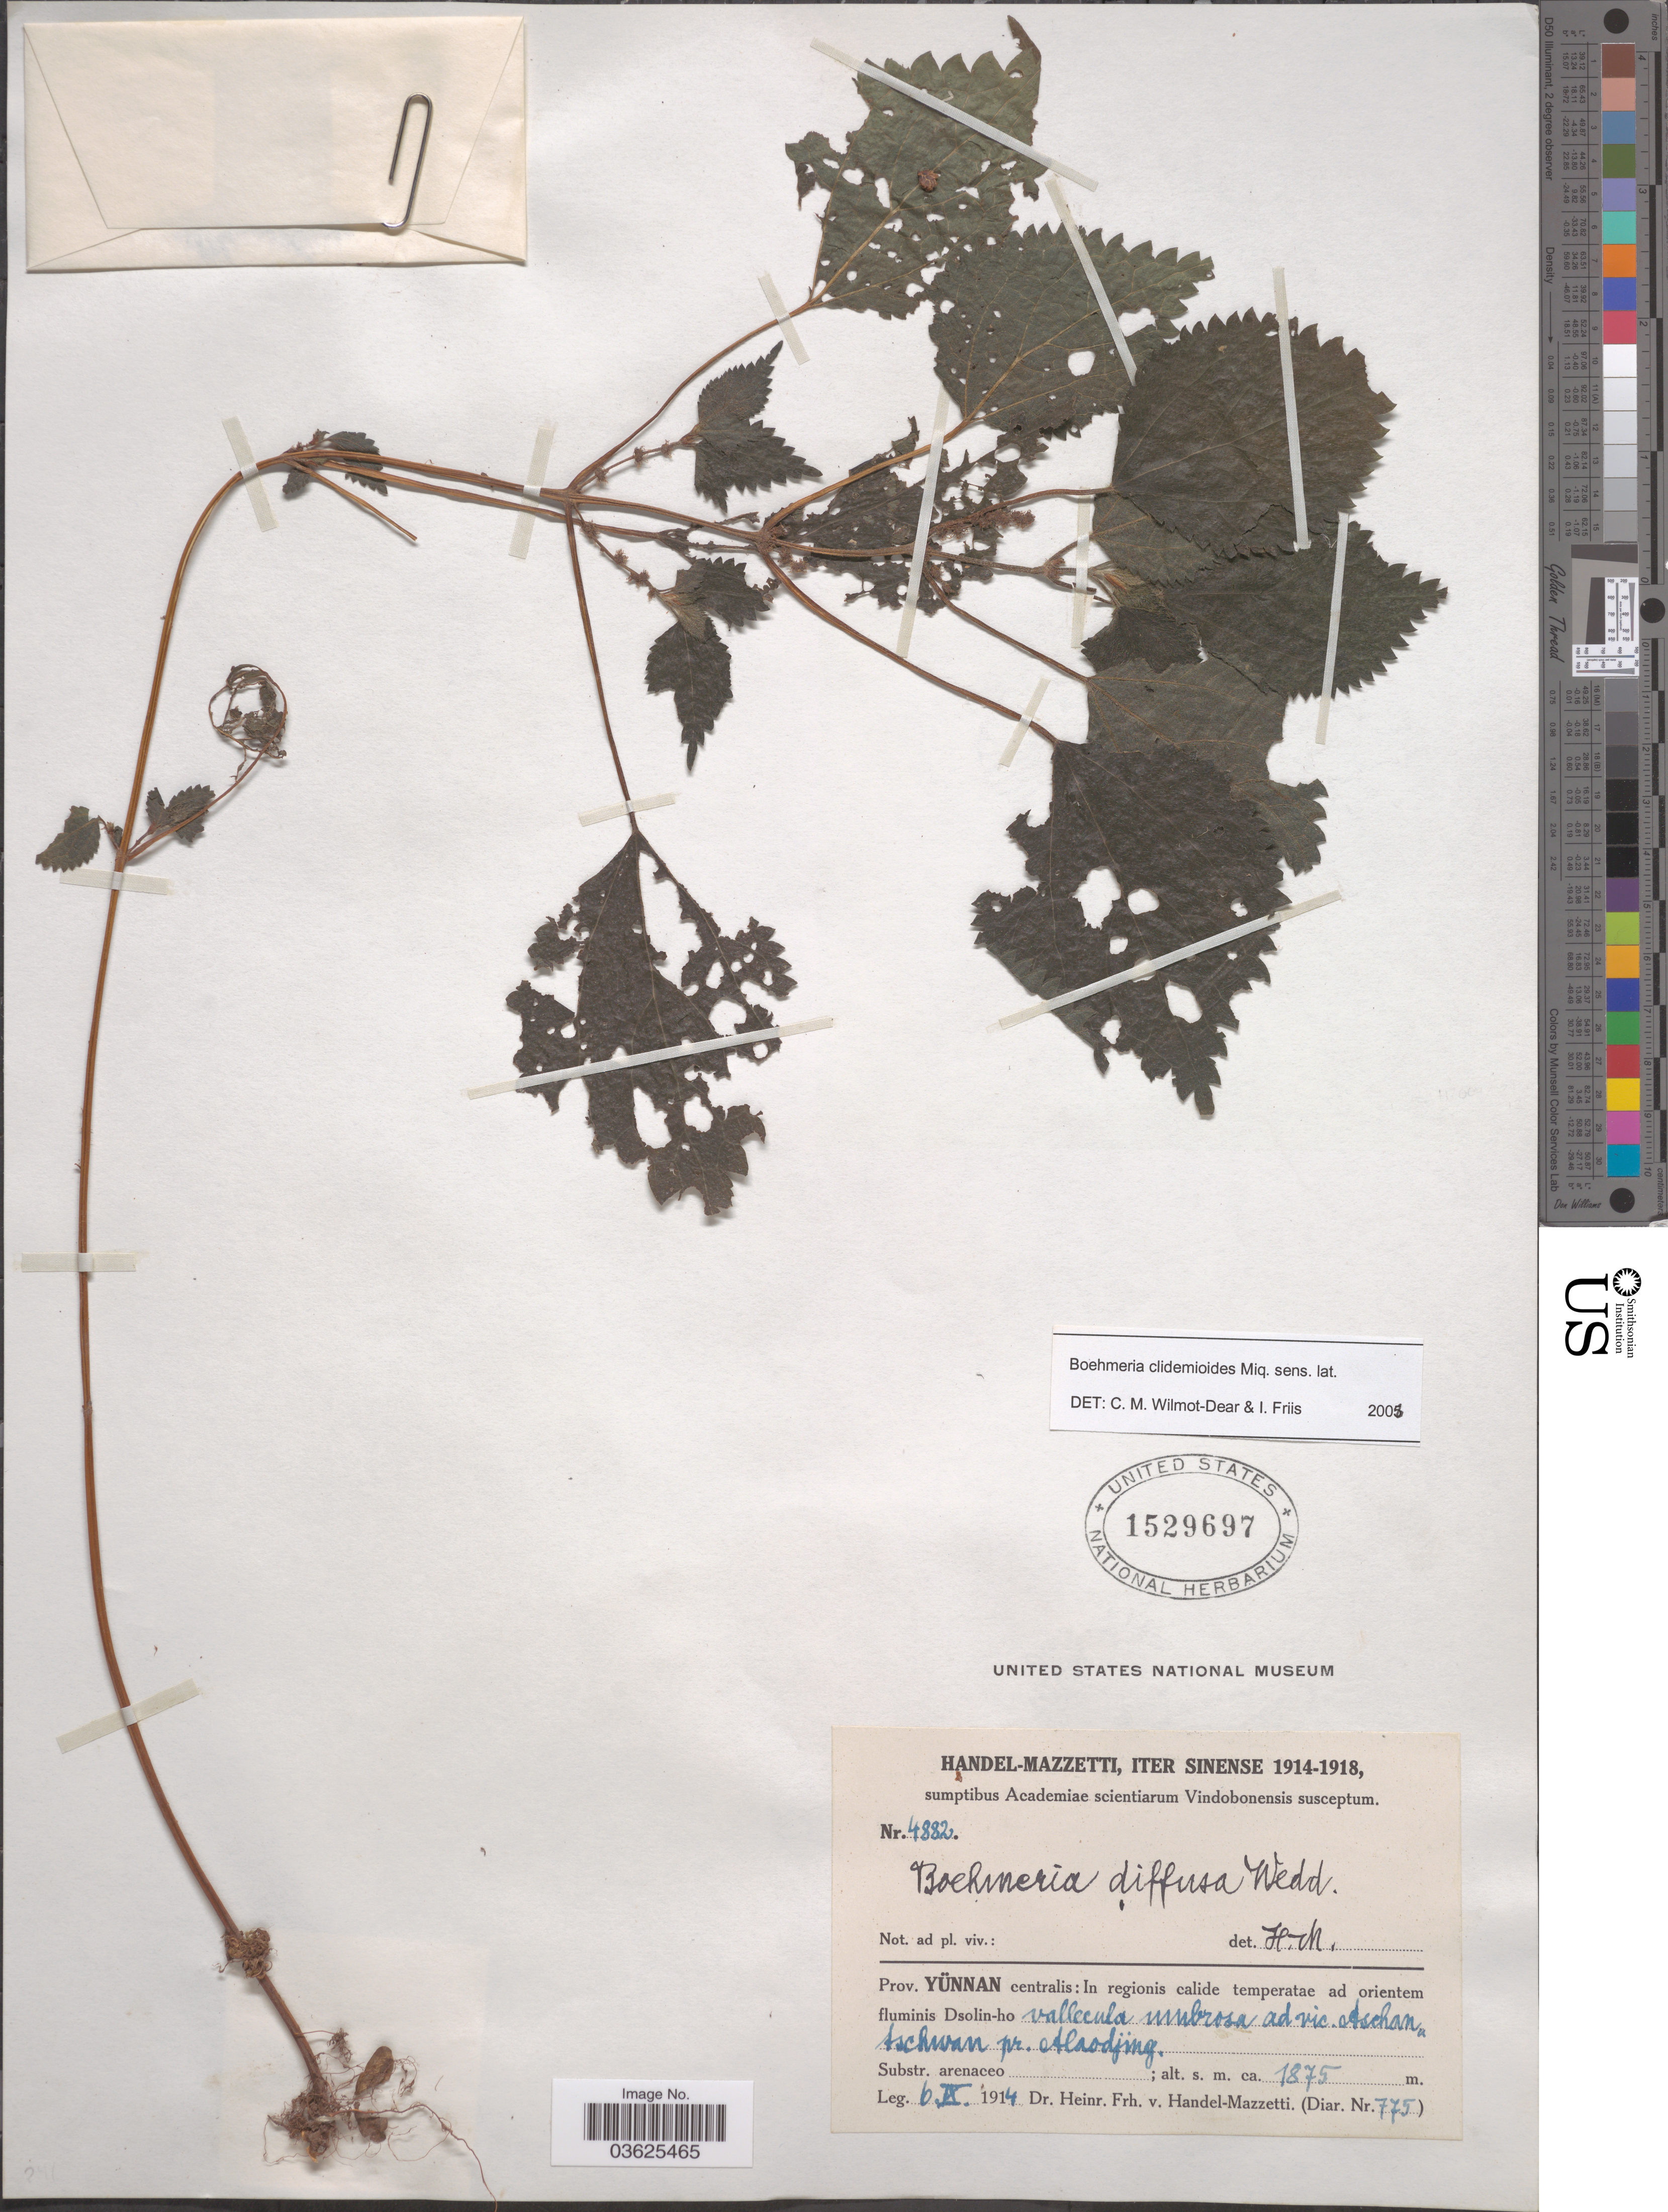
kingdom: Plantae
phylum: Tracheophyta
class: Magnoliopsida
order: Rosales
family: Urticaceae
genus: Boehmeria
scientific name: Boehmeria clidemioides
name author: Miq.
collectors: H. Handel-Mazzetti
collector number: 4882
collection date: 1914-09-06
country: China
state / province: Yunnan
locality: Prov. Yünnan centralis: In regionis calide temperatae ad orientem fluminis Dsolin-ho vallecula umbrosa ad vic. Aschan Ashwan pr. Alaodjing.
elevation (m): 1875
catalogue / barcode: US 1529697